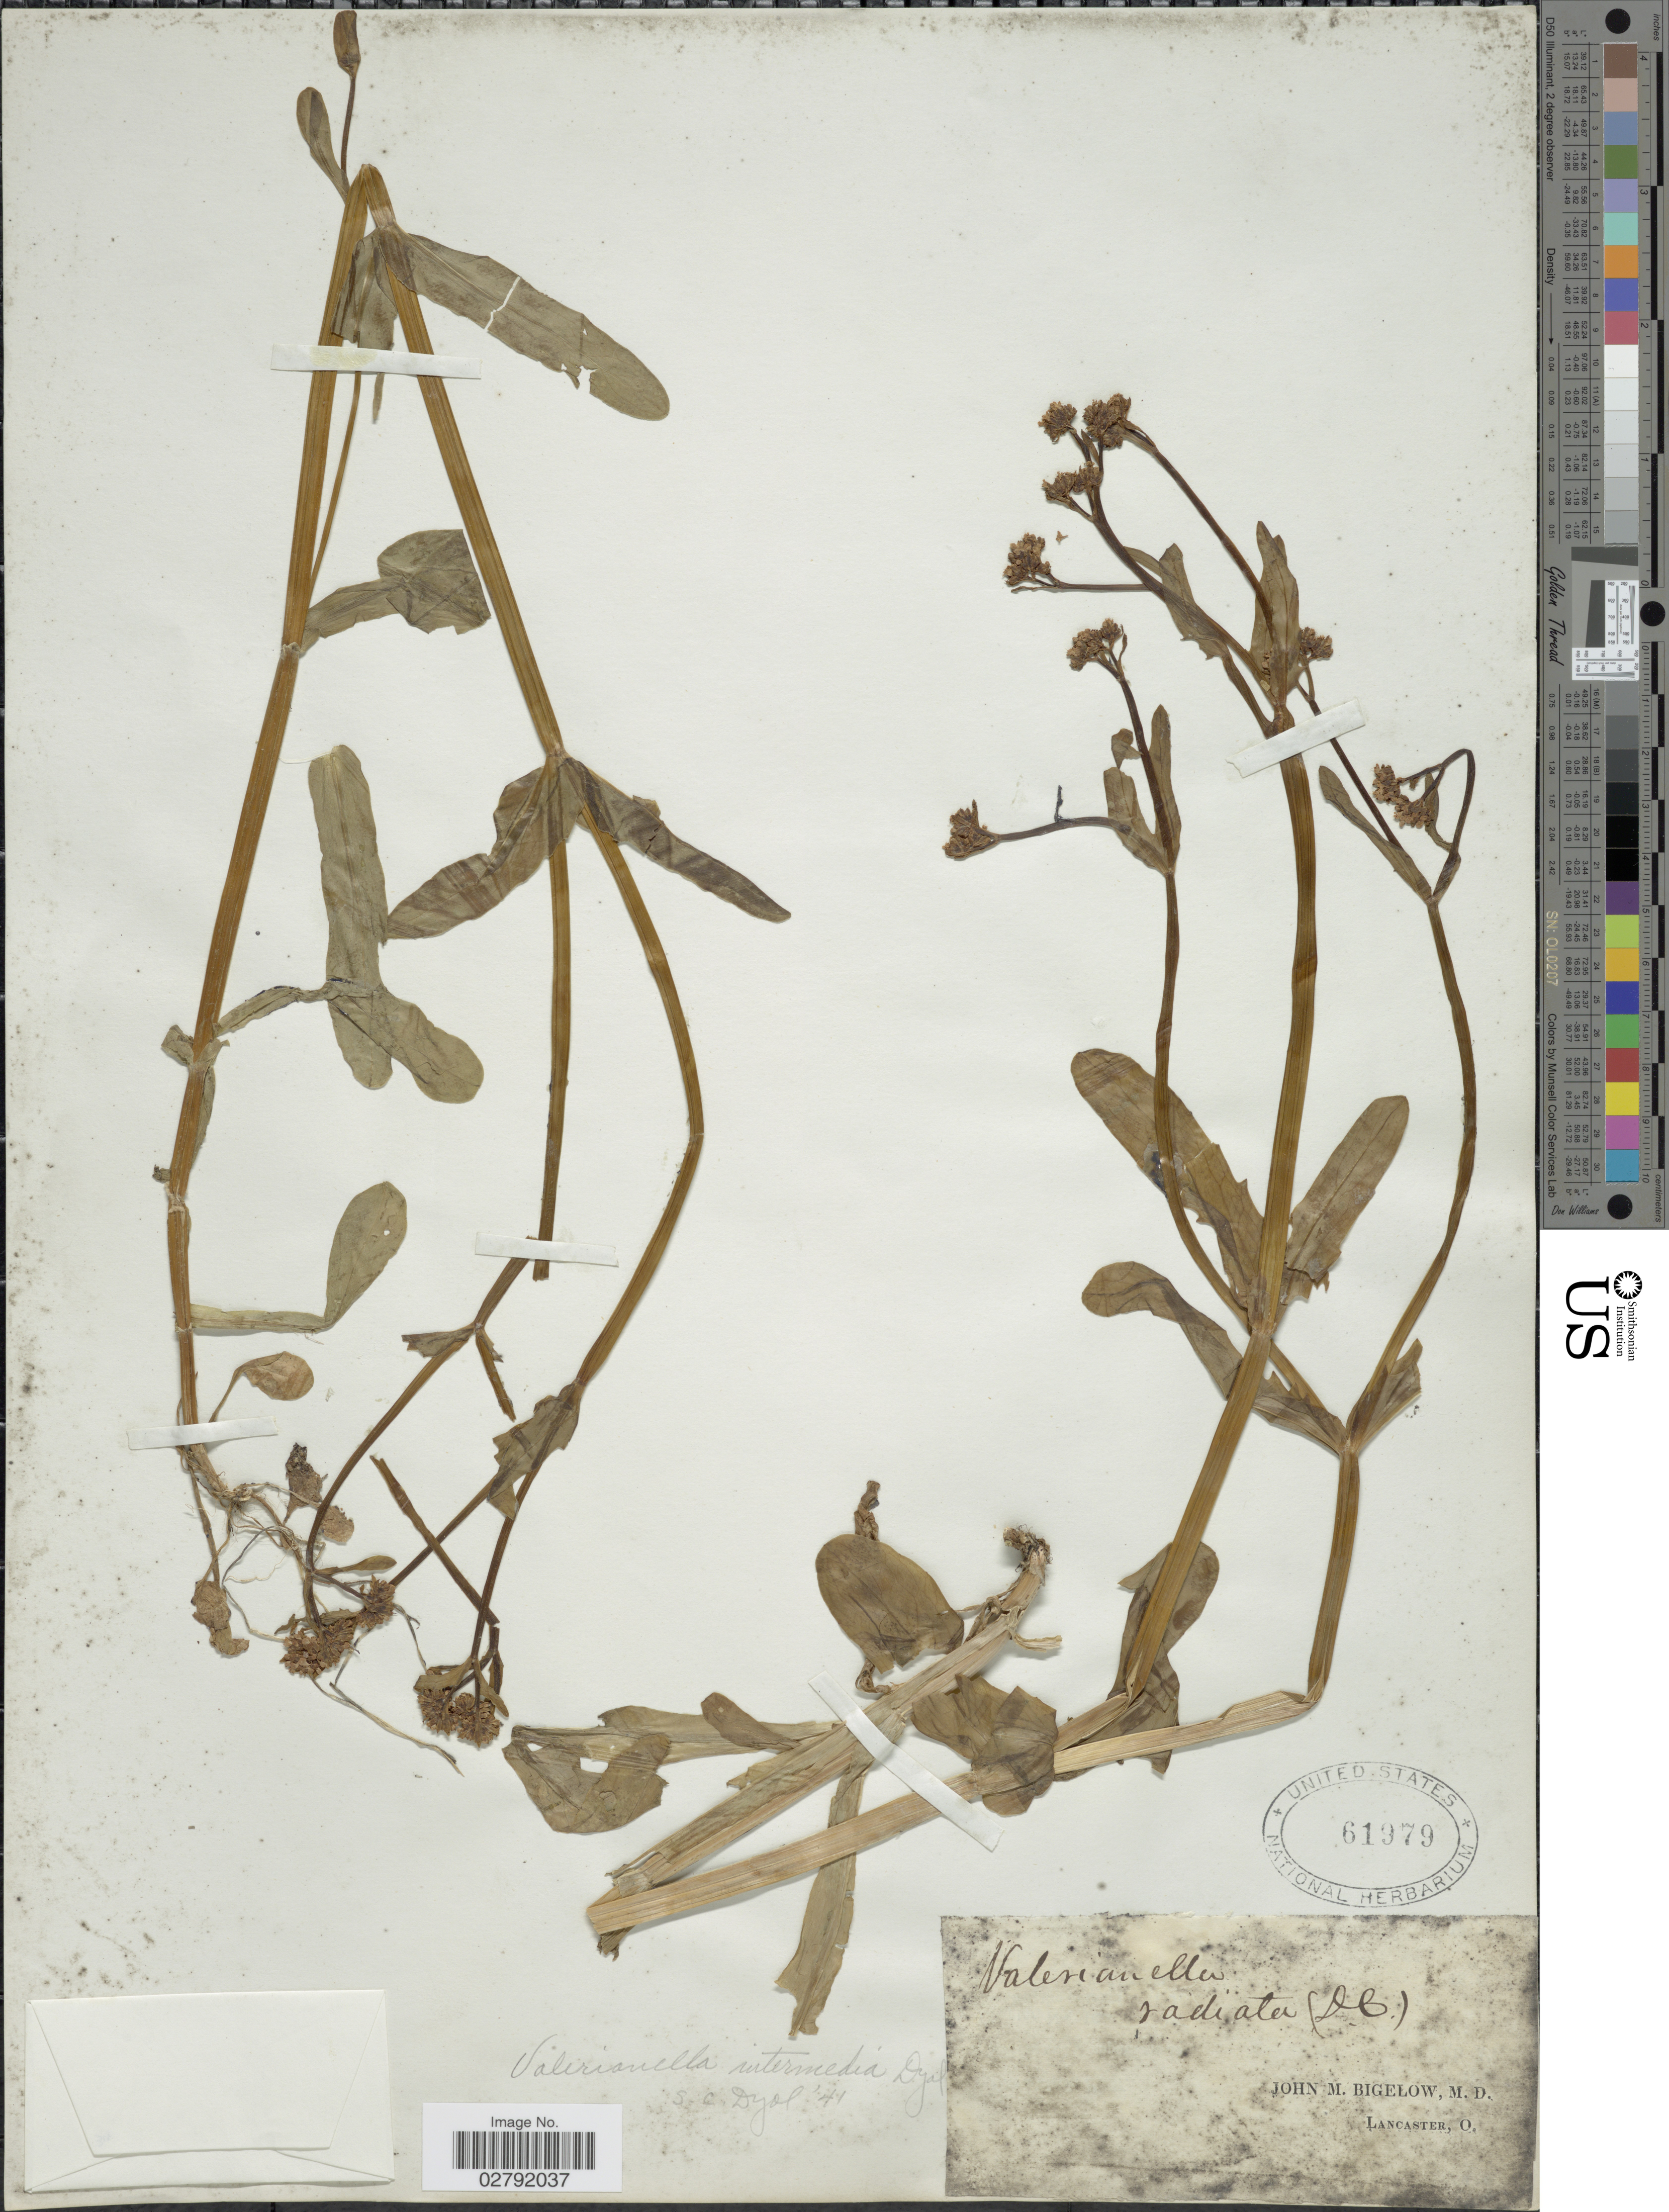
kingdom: Plantae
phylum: Tracheophyta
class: Magnoliopsida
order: Dipsacales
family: Caprifoliaceae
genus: Valerianella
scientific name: Valerianella intermedia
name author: Dyal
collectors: J. M. Bigelow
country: United States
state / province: Ohio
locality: Lancaster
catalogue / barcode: US 61979